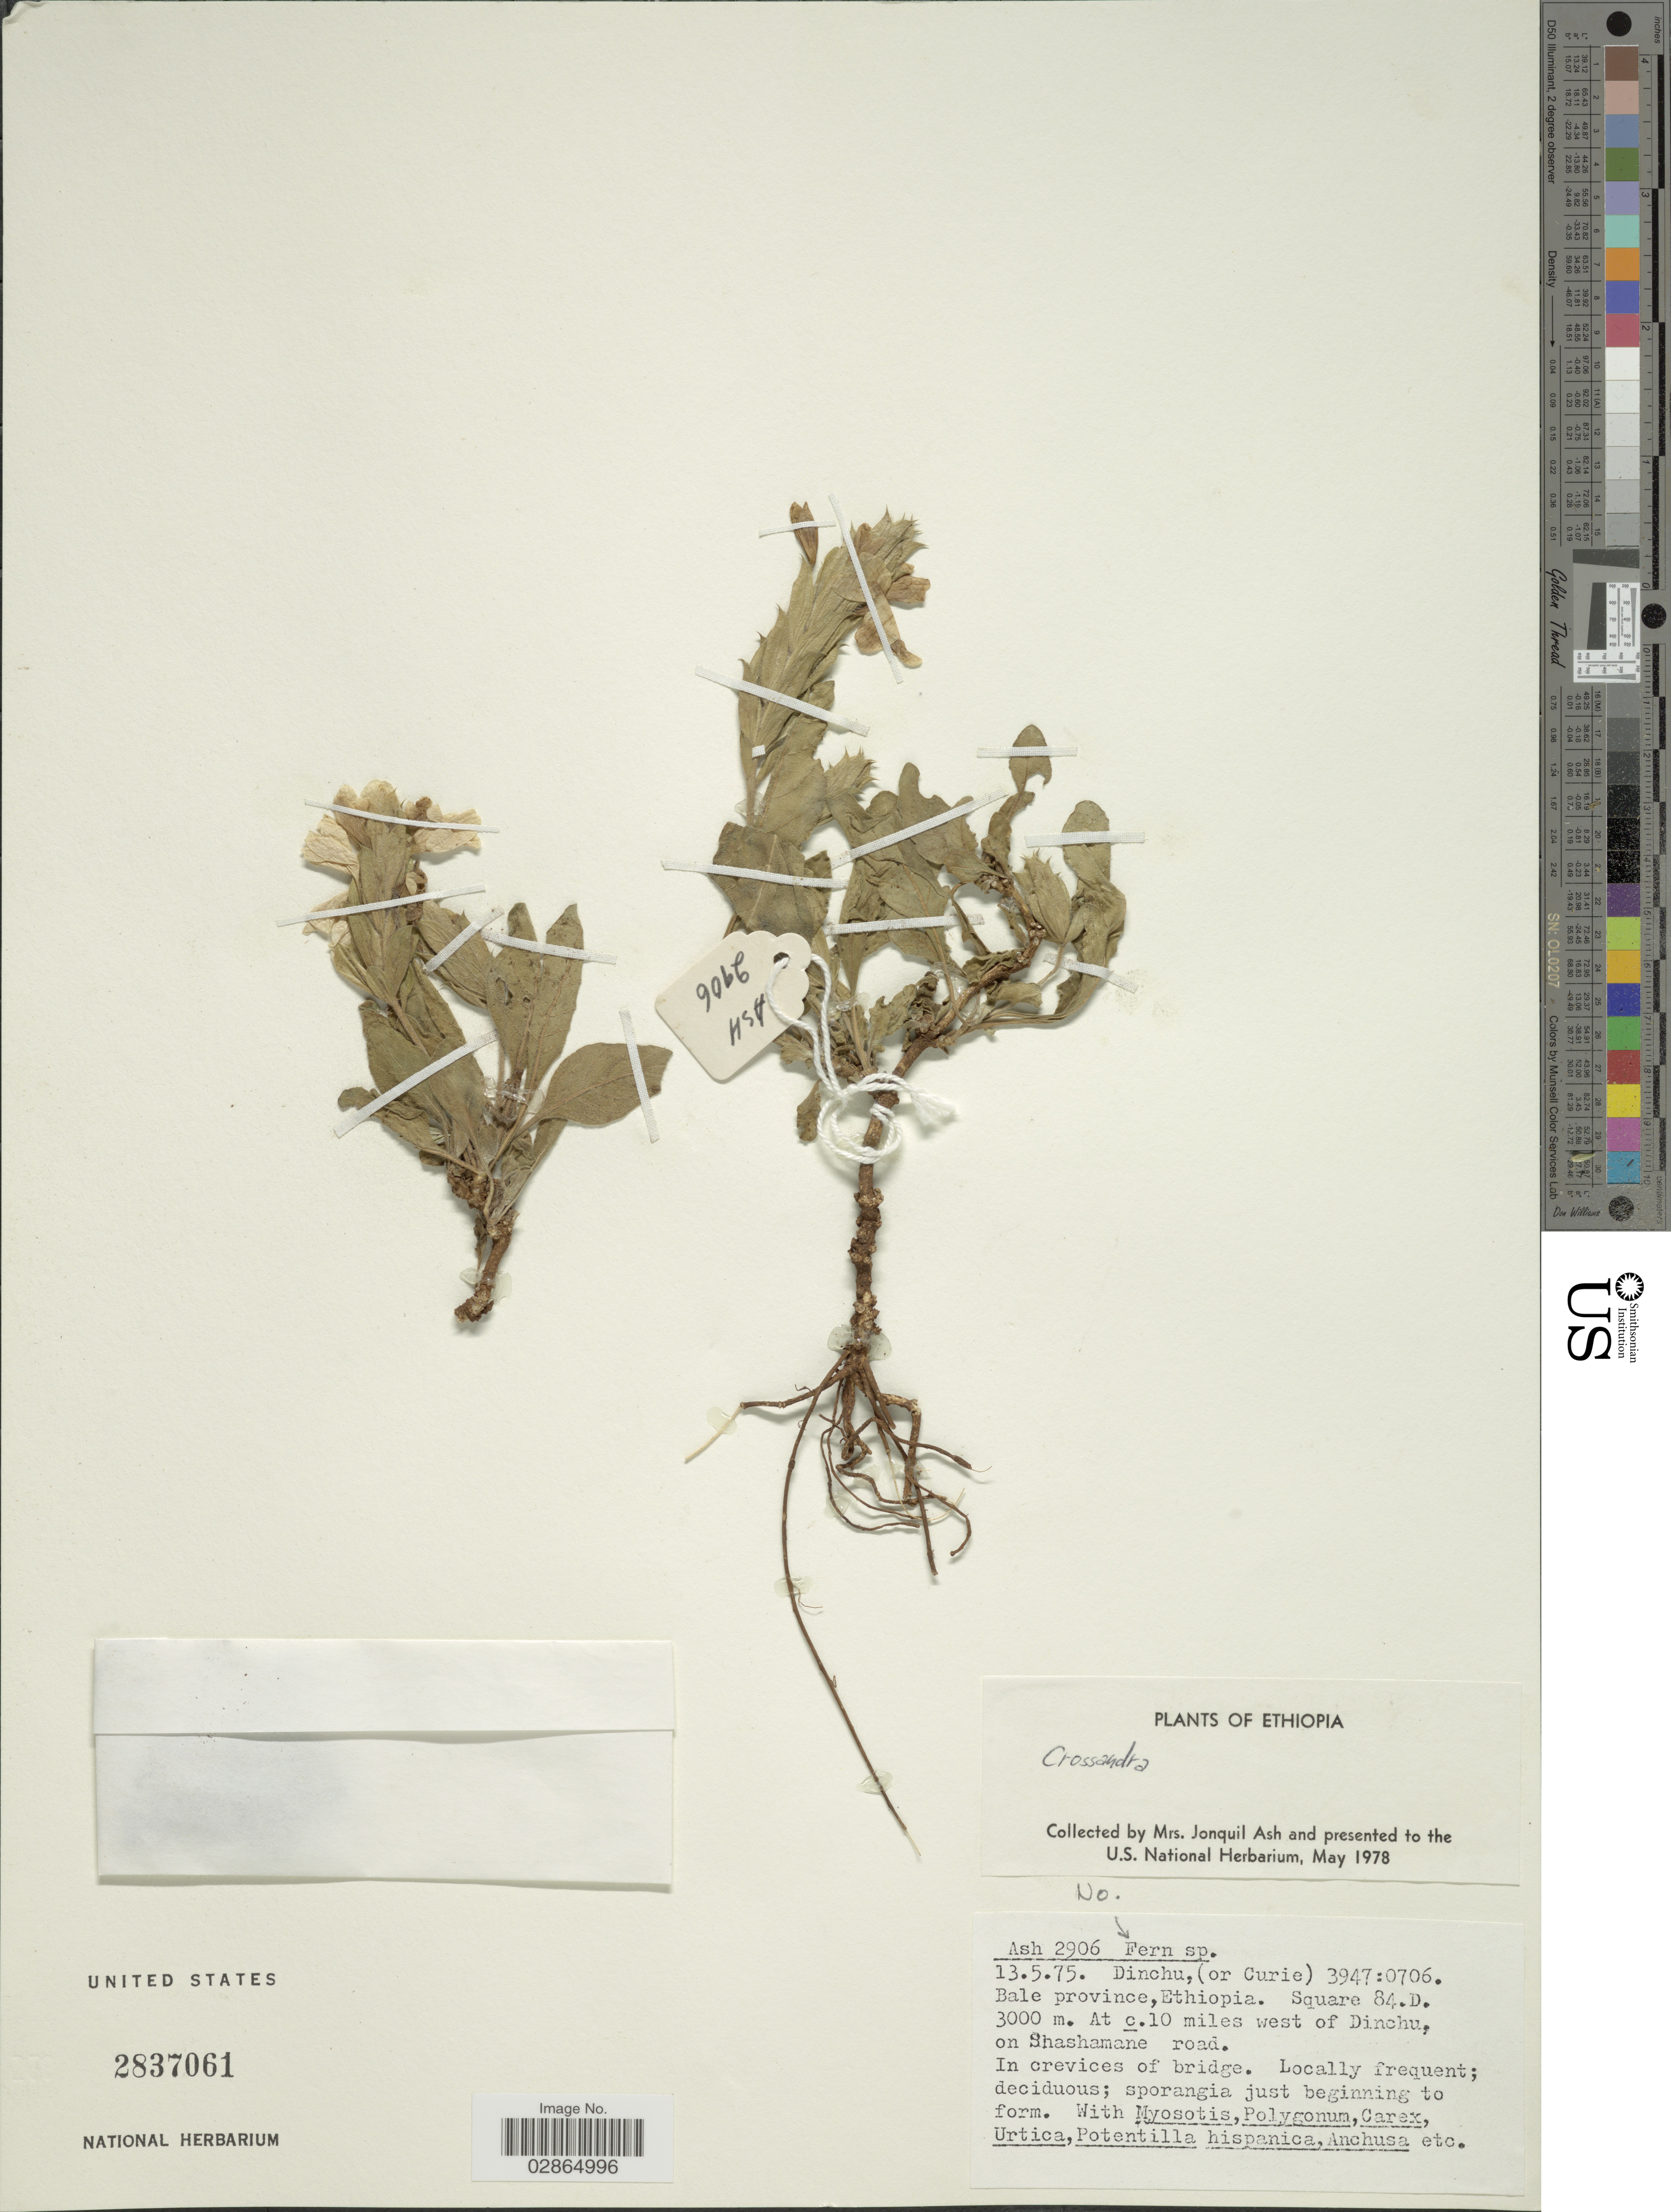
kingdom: Plantae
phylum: Tracheophyta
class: Magnoliopsida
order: Lamiales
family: Acanthaceae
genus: Crossandra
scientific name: Crossandra sp.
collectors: J. Ash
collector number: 2906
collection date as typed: Transcribed d/m/y: 13/5/75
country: Ethiopia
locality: Dinchu, (or Curie) 3947:0706. Bale province. Square 84.D. At c.10 miles west of Dinchu, on Shashamane road.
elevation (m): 3000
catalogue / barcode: US 2837061